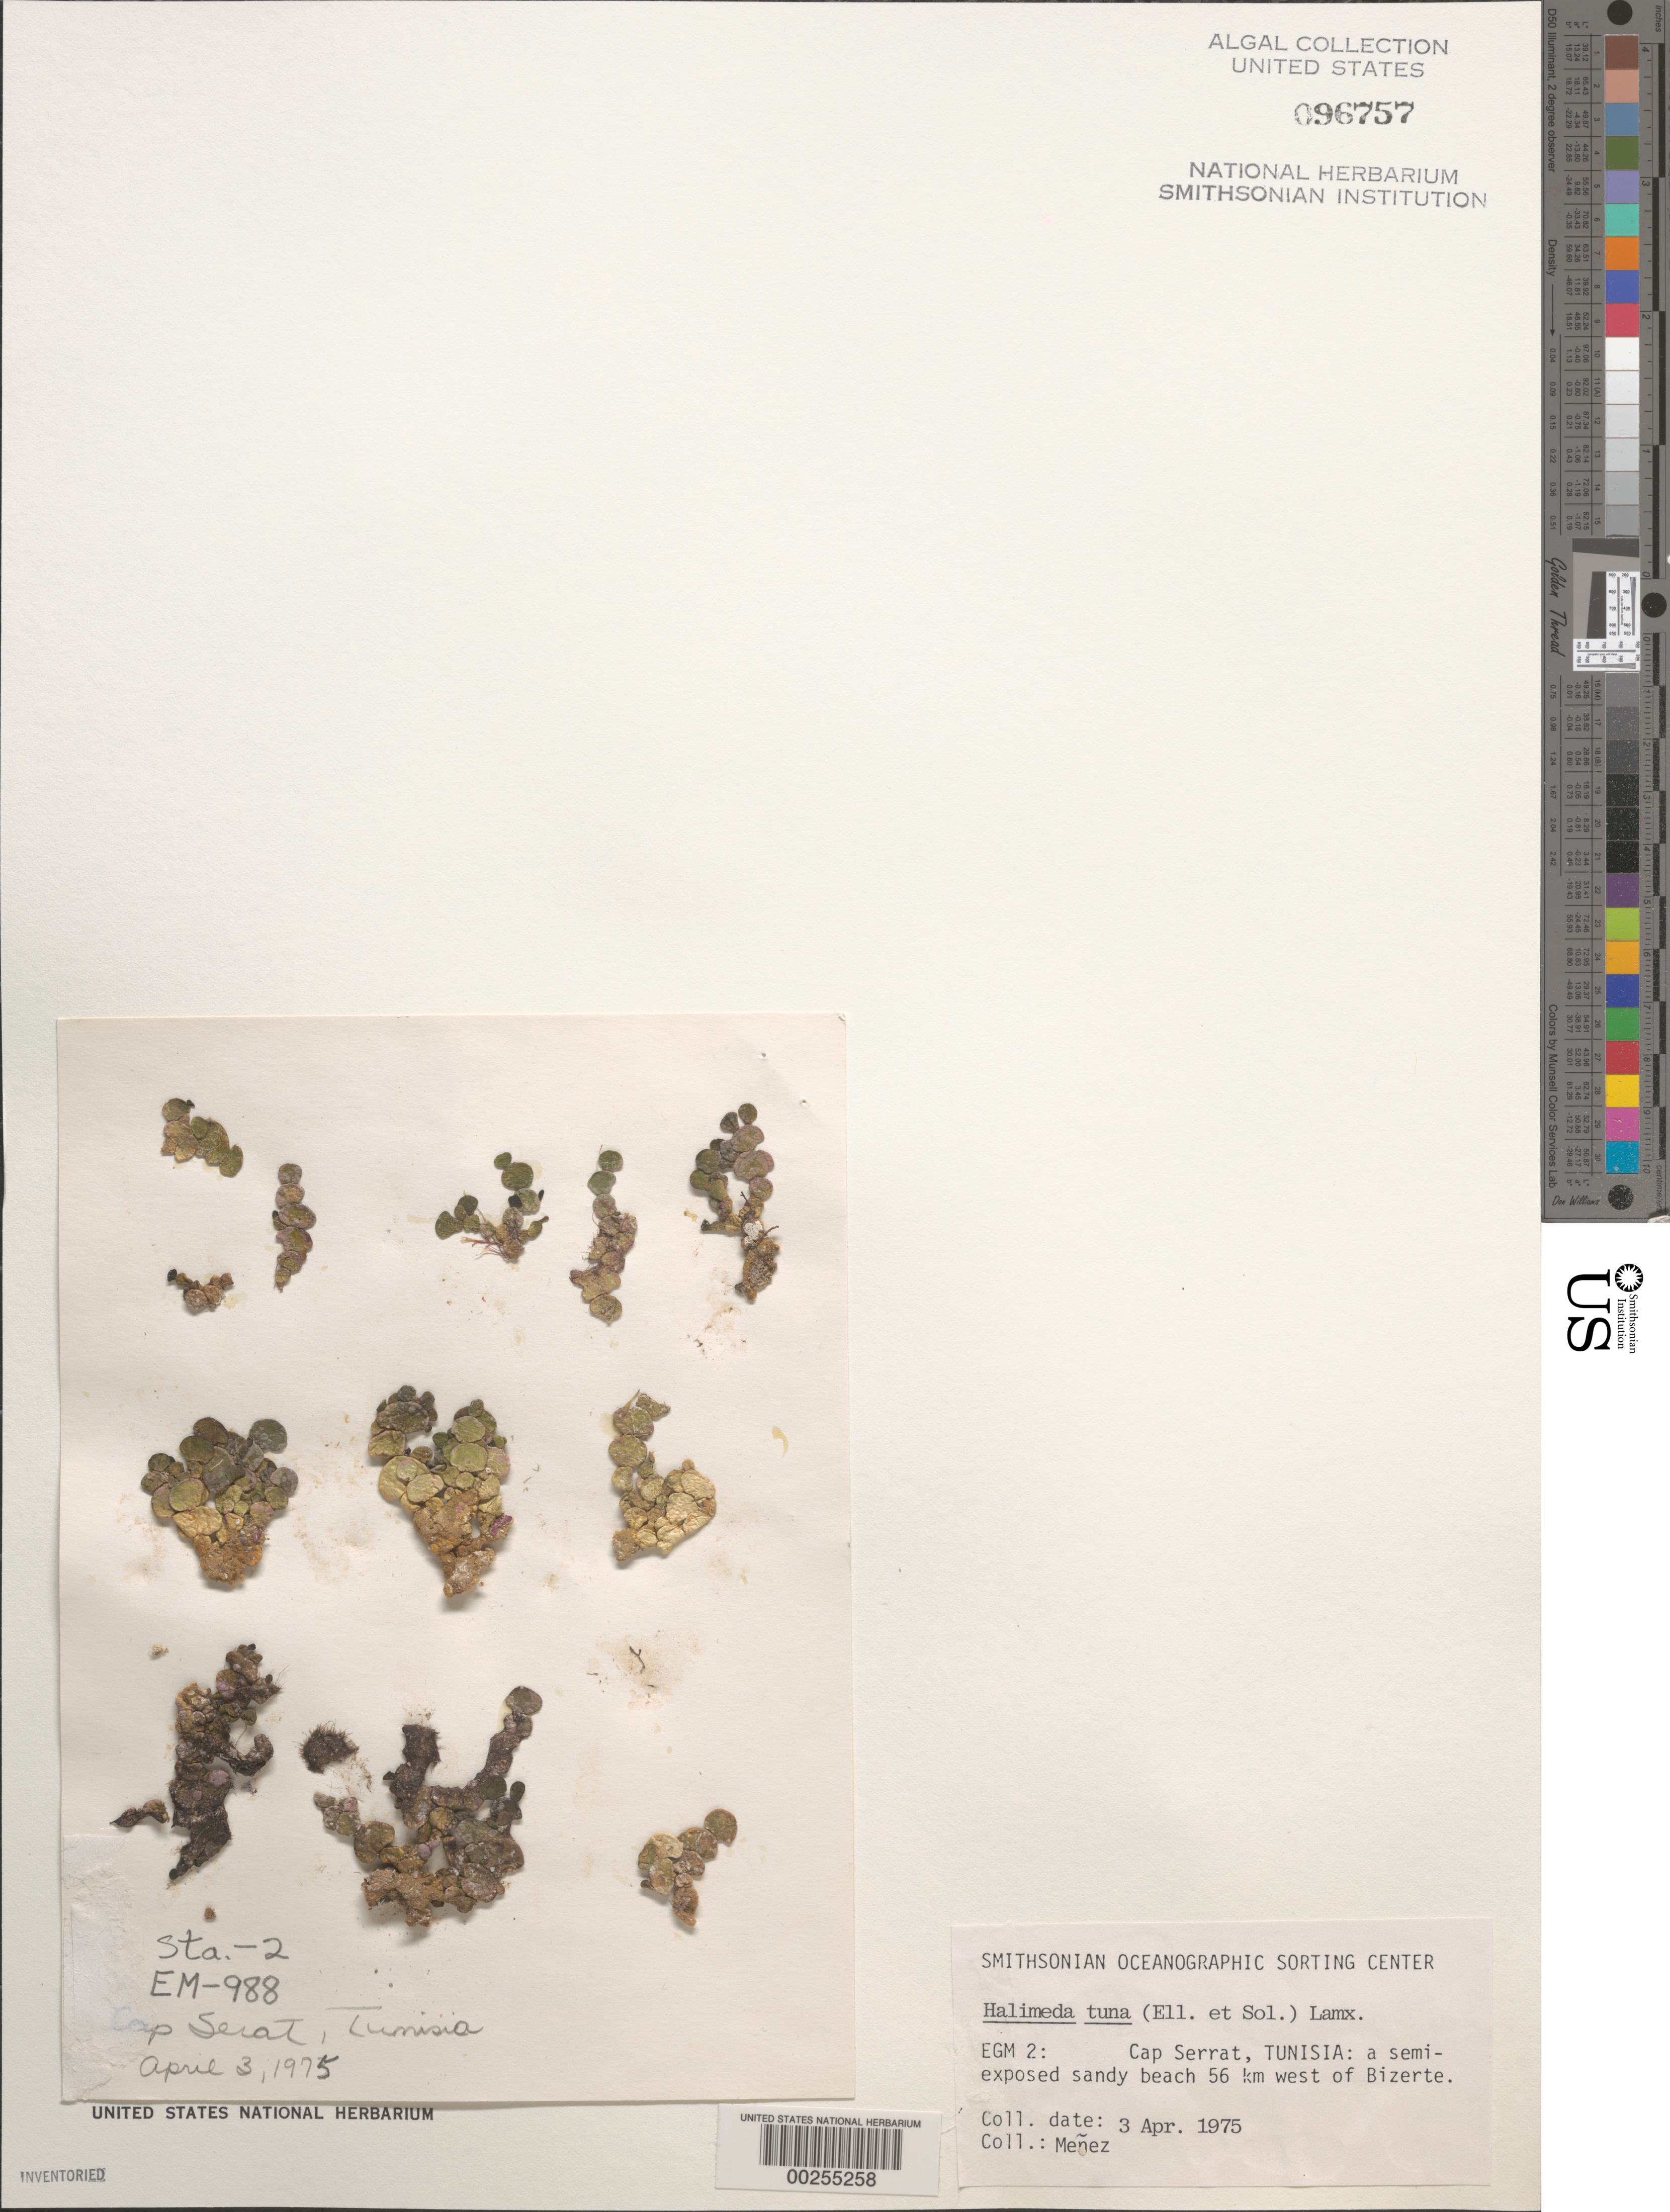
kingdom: Plantae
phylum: Chlorophyta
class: Ulvophyceae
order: Bryopsidales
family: Halimedaceae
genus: Halimeda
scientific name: Halimeda tuna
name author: (J. Ellis & Sol.) J.V.Lamouroux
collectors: Meñez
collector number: EGM 2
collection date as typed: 03 Apr 1975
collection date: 1975-04-03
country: Tunisia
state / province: Bizerte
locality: Cap serrat, 56 km west of bizerte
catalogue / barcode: US 96757